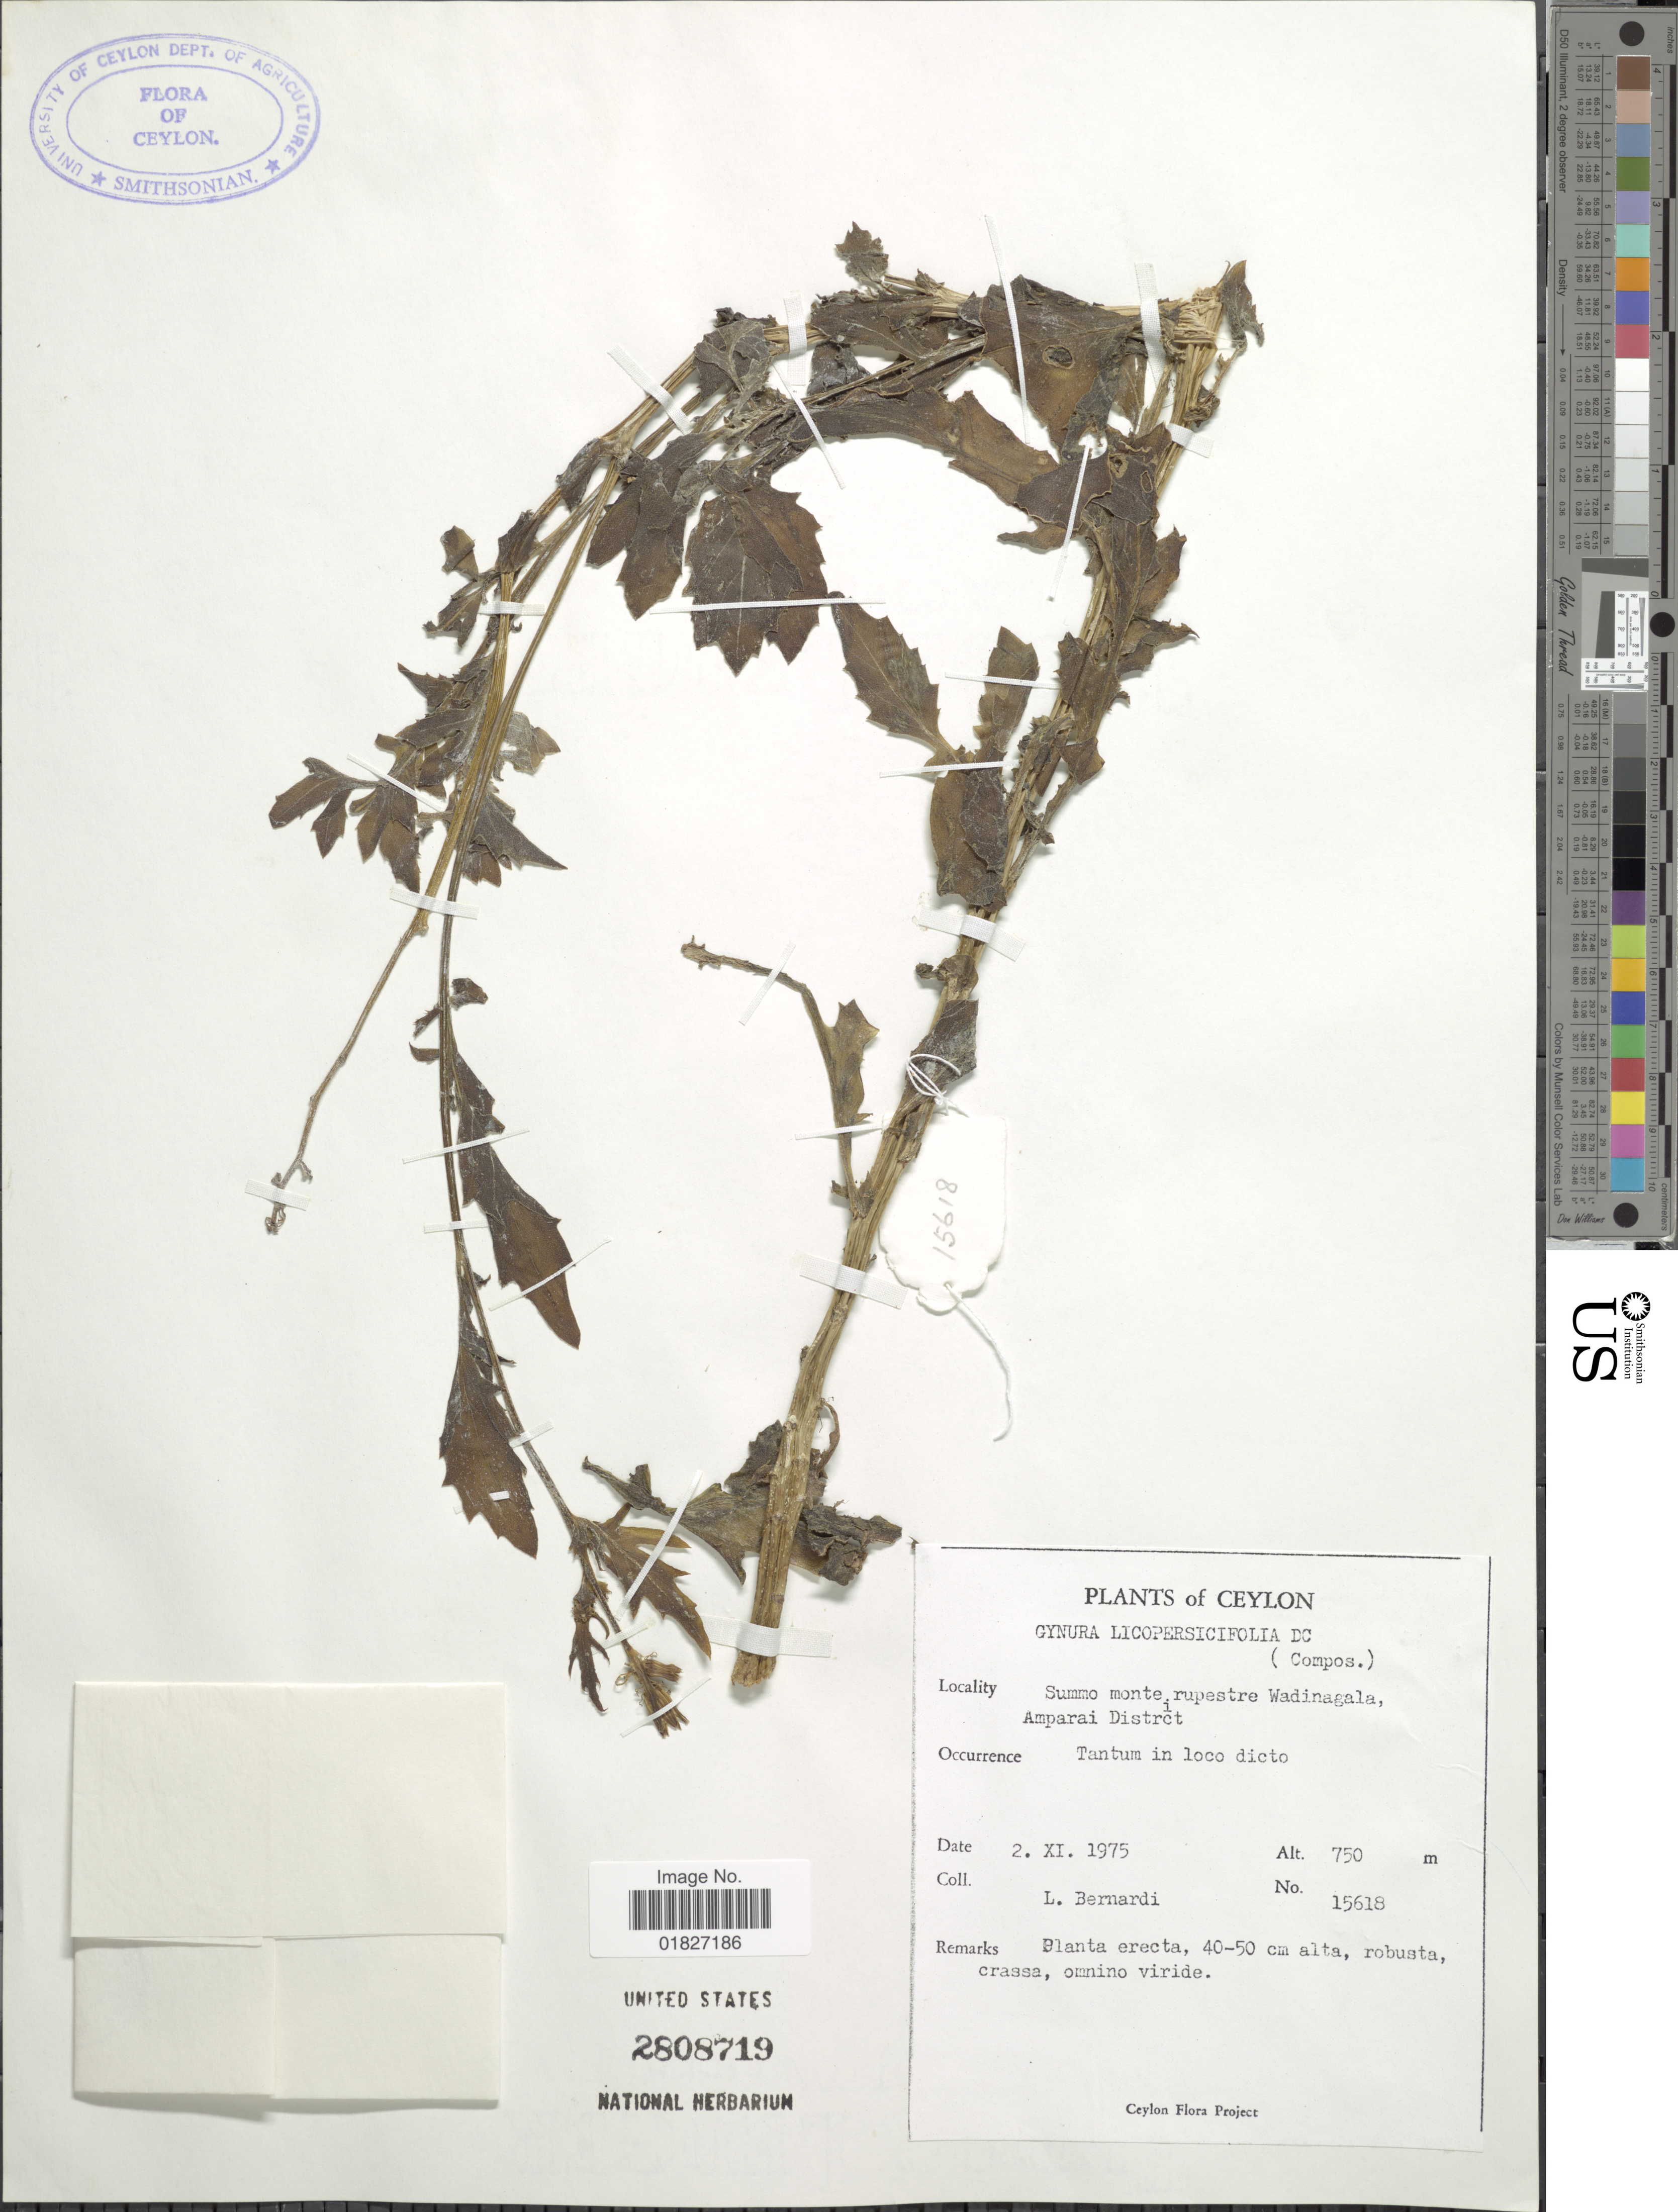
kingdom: Plantae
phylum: Tracheophyta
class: Magnoliopsida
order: Asterales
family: Asteraceae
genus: Gynura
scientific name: Gynura lycopersicifolia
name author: DC.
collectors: L. Bernardi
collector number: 15618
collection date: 1975-11-02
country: Sri Lanka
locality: Ceylon, Summo monte, rupestre Wadinagala, Amparai District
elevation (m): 750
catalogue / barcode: US 2808719